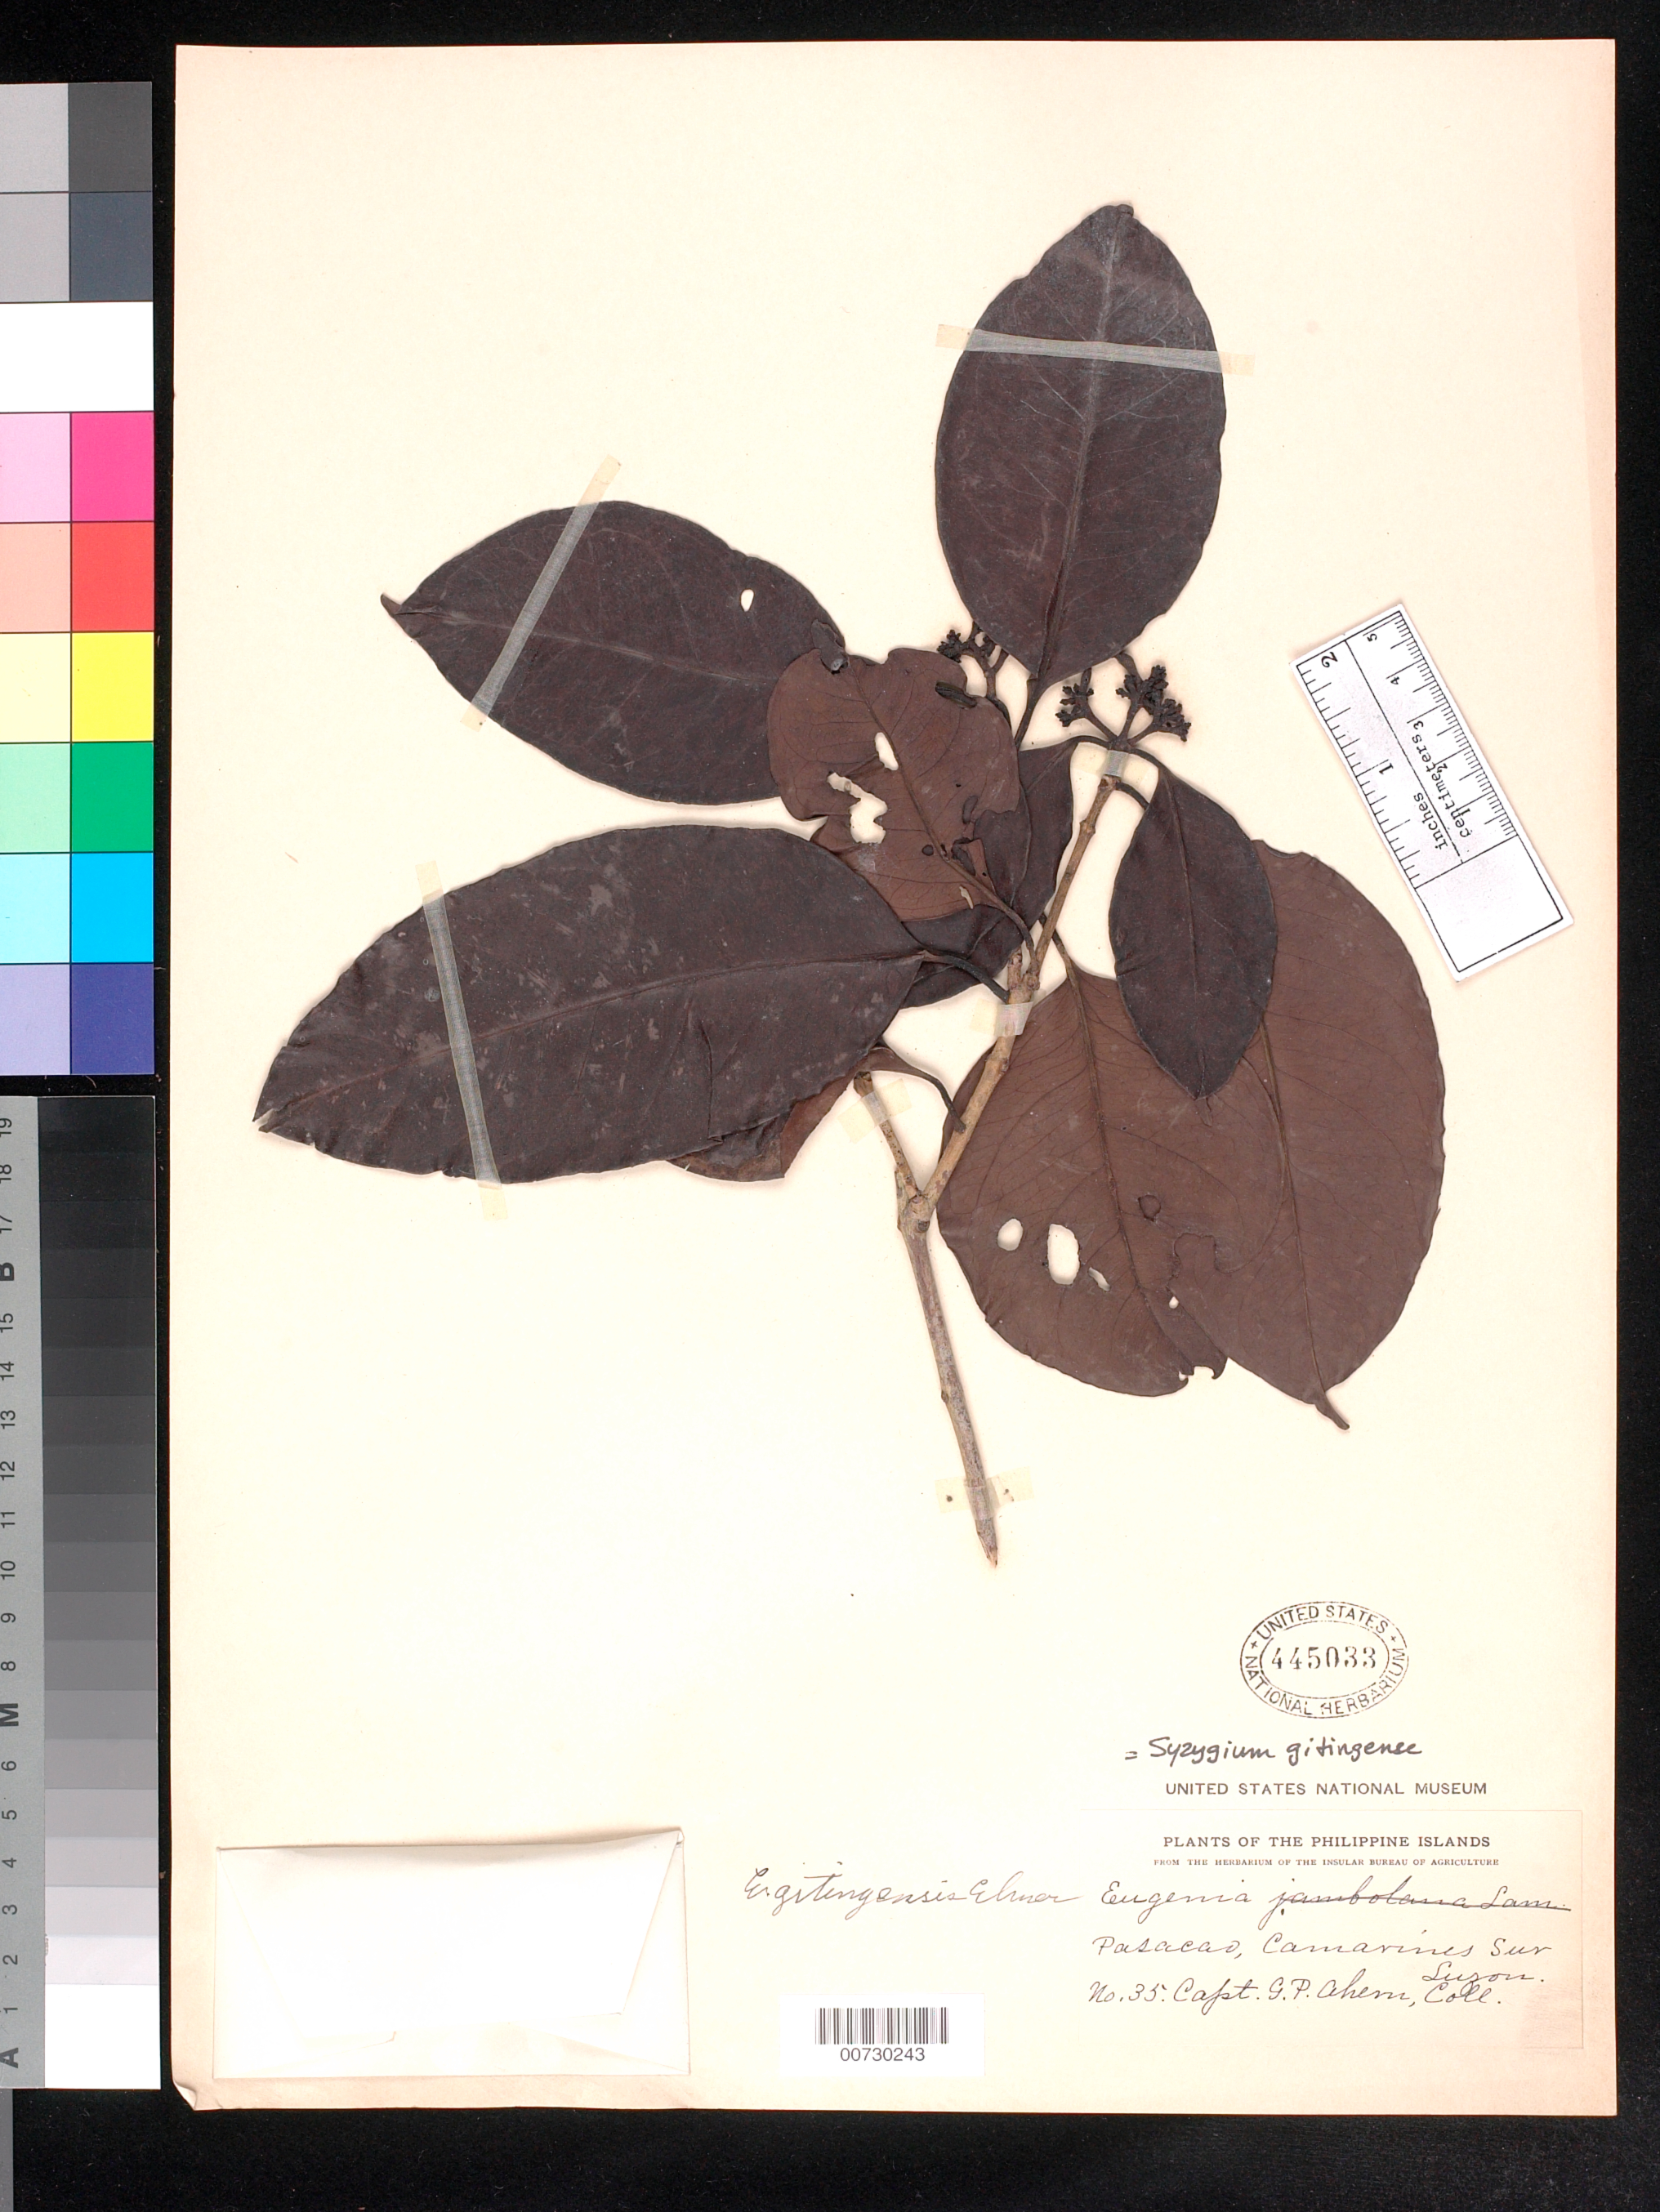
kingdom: Plantae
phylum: Tracheophyta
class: Magnoliopsida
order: Myrtales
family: Myrtaceae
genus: Syzygium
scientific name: Syzygium gitigense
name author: (Elmer) Merr.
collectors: G. Ahern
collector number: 35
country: Philippines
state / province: Bicol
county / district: Camarines Sur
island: Luzon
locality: Pasacao.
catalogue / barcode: US 445033